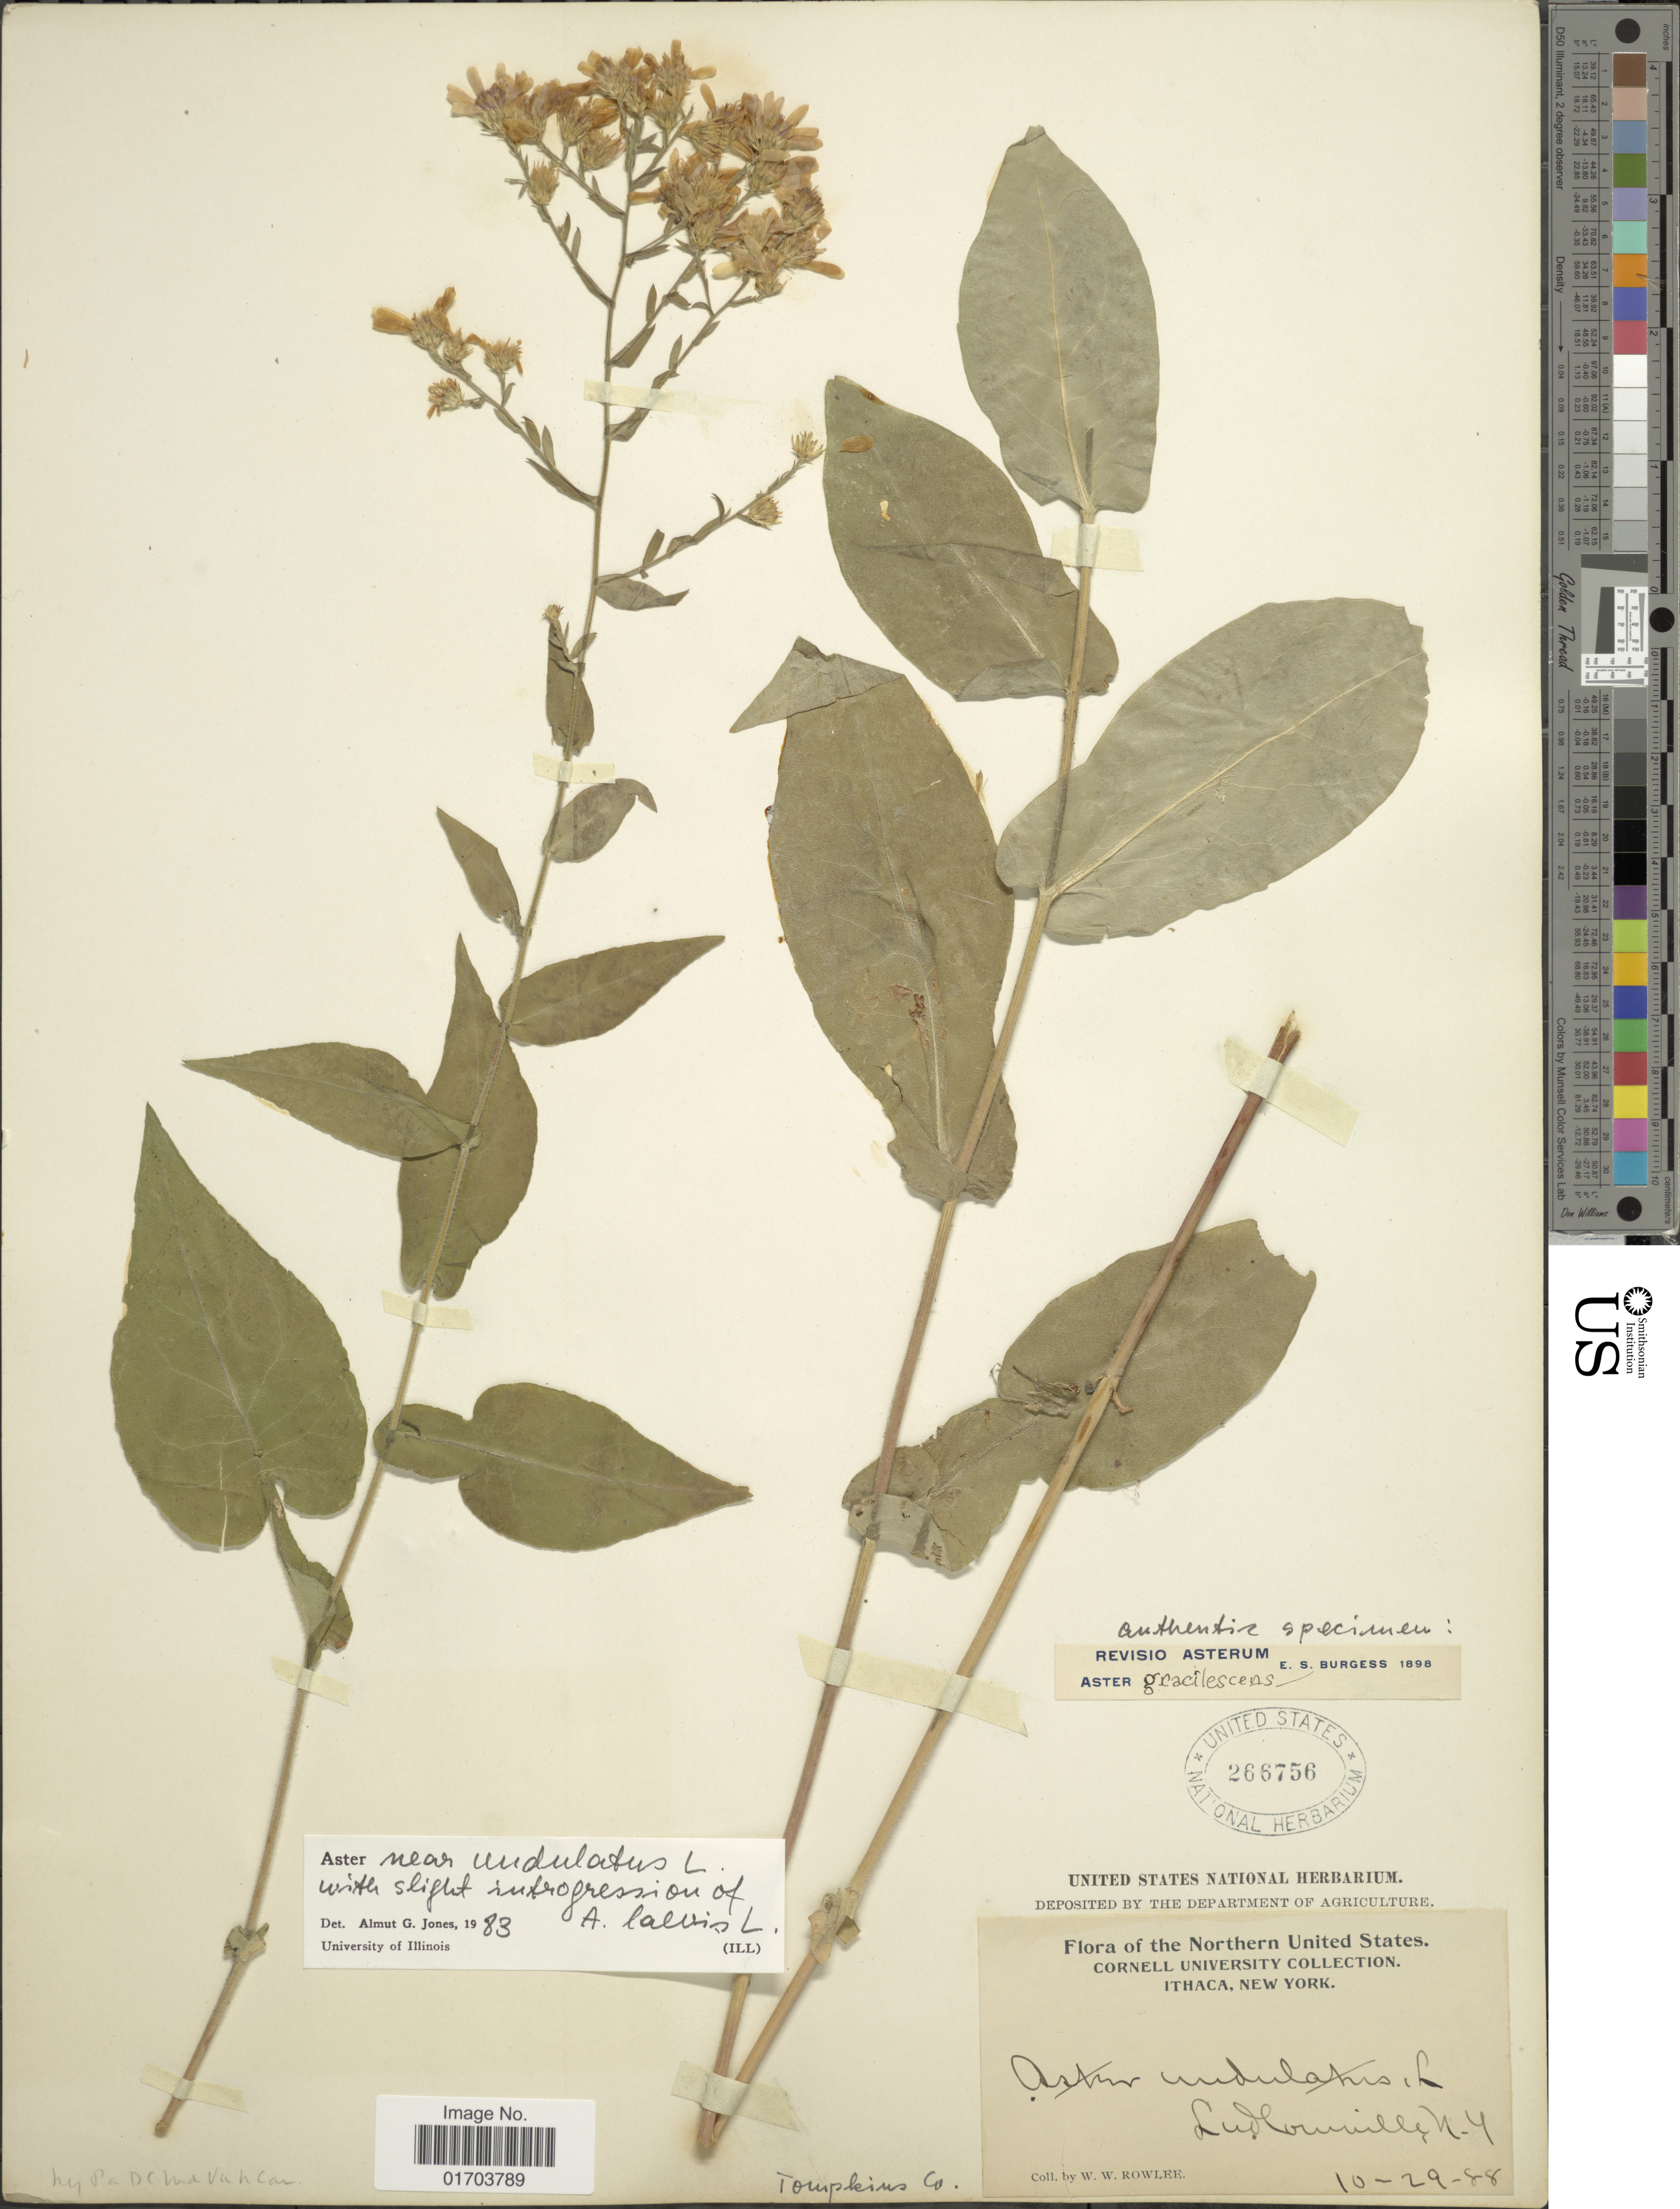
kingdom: Plantae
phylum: Tracheophyta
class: Magnoliopsida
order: Asterales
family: Asteraceae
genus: Symphyotrichum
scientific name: Symphyotrichum undulatum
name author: (L.) G.L. Nesom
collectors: W. W. Rowlee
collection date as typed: Transcribed d/m/y: 29/10/88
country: United States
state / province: New York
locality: Ludlowville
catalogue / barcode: US 266756